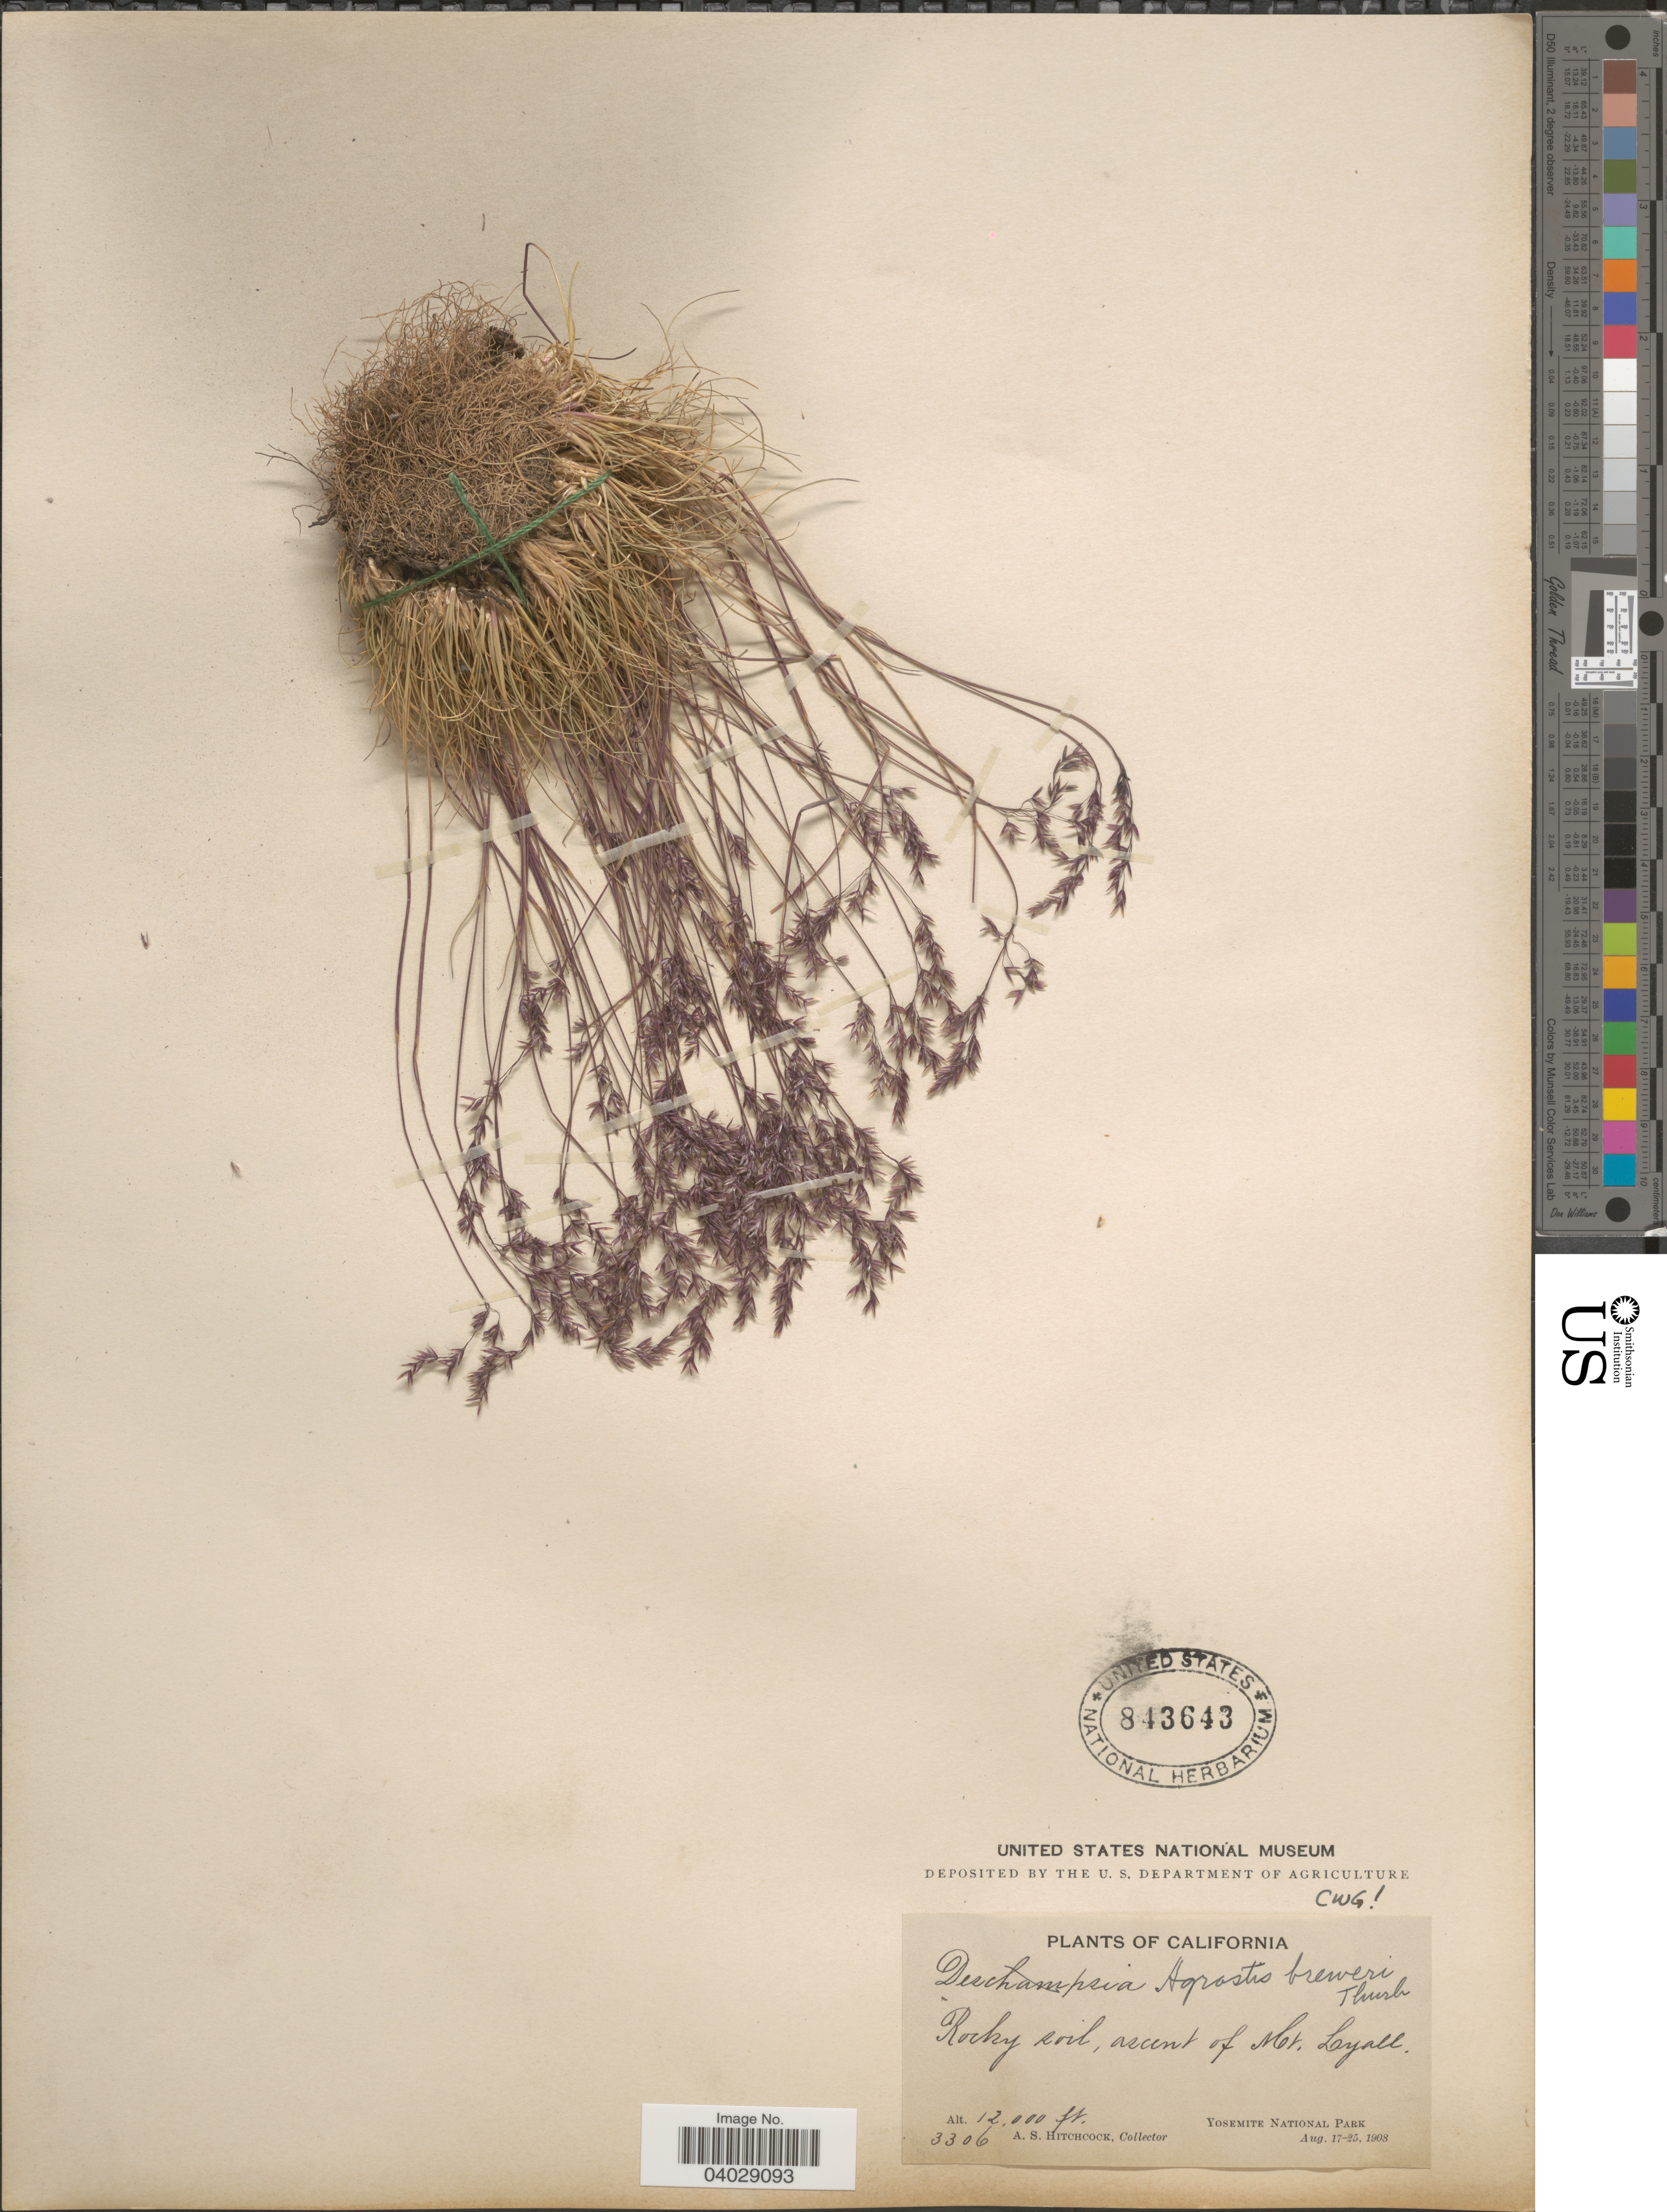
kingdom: Plantae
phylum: Tracheophyta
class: Liliopsida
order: Poales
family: Poaceae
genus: Calamagrostis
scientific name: Calamagrostis muiriana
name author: B.L. Wilson & Sami Gray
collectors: A. S. Hitchcock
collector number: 3306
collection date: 1908-08-17/1908-08-25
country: United States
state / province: California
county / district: Mariposa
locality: Ascent of Mt. Lyall. Yosemite National Park.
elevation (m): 3658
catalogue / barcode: US 843643